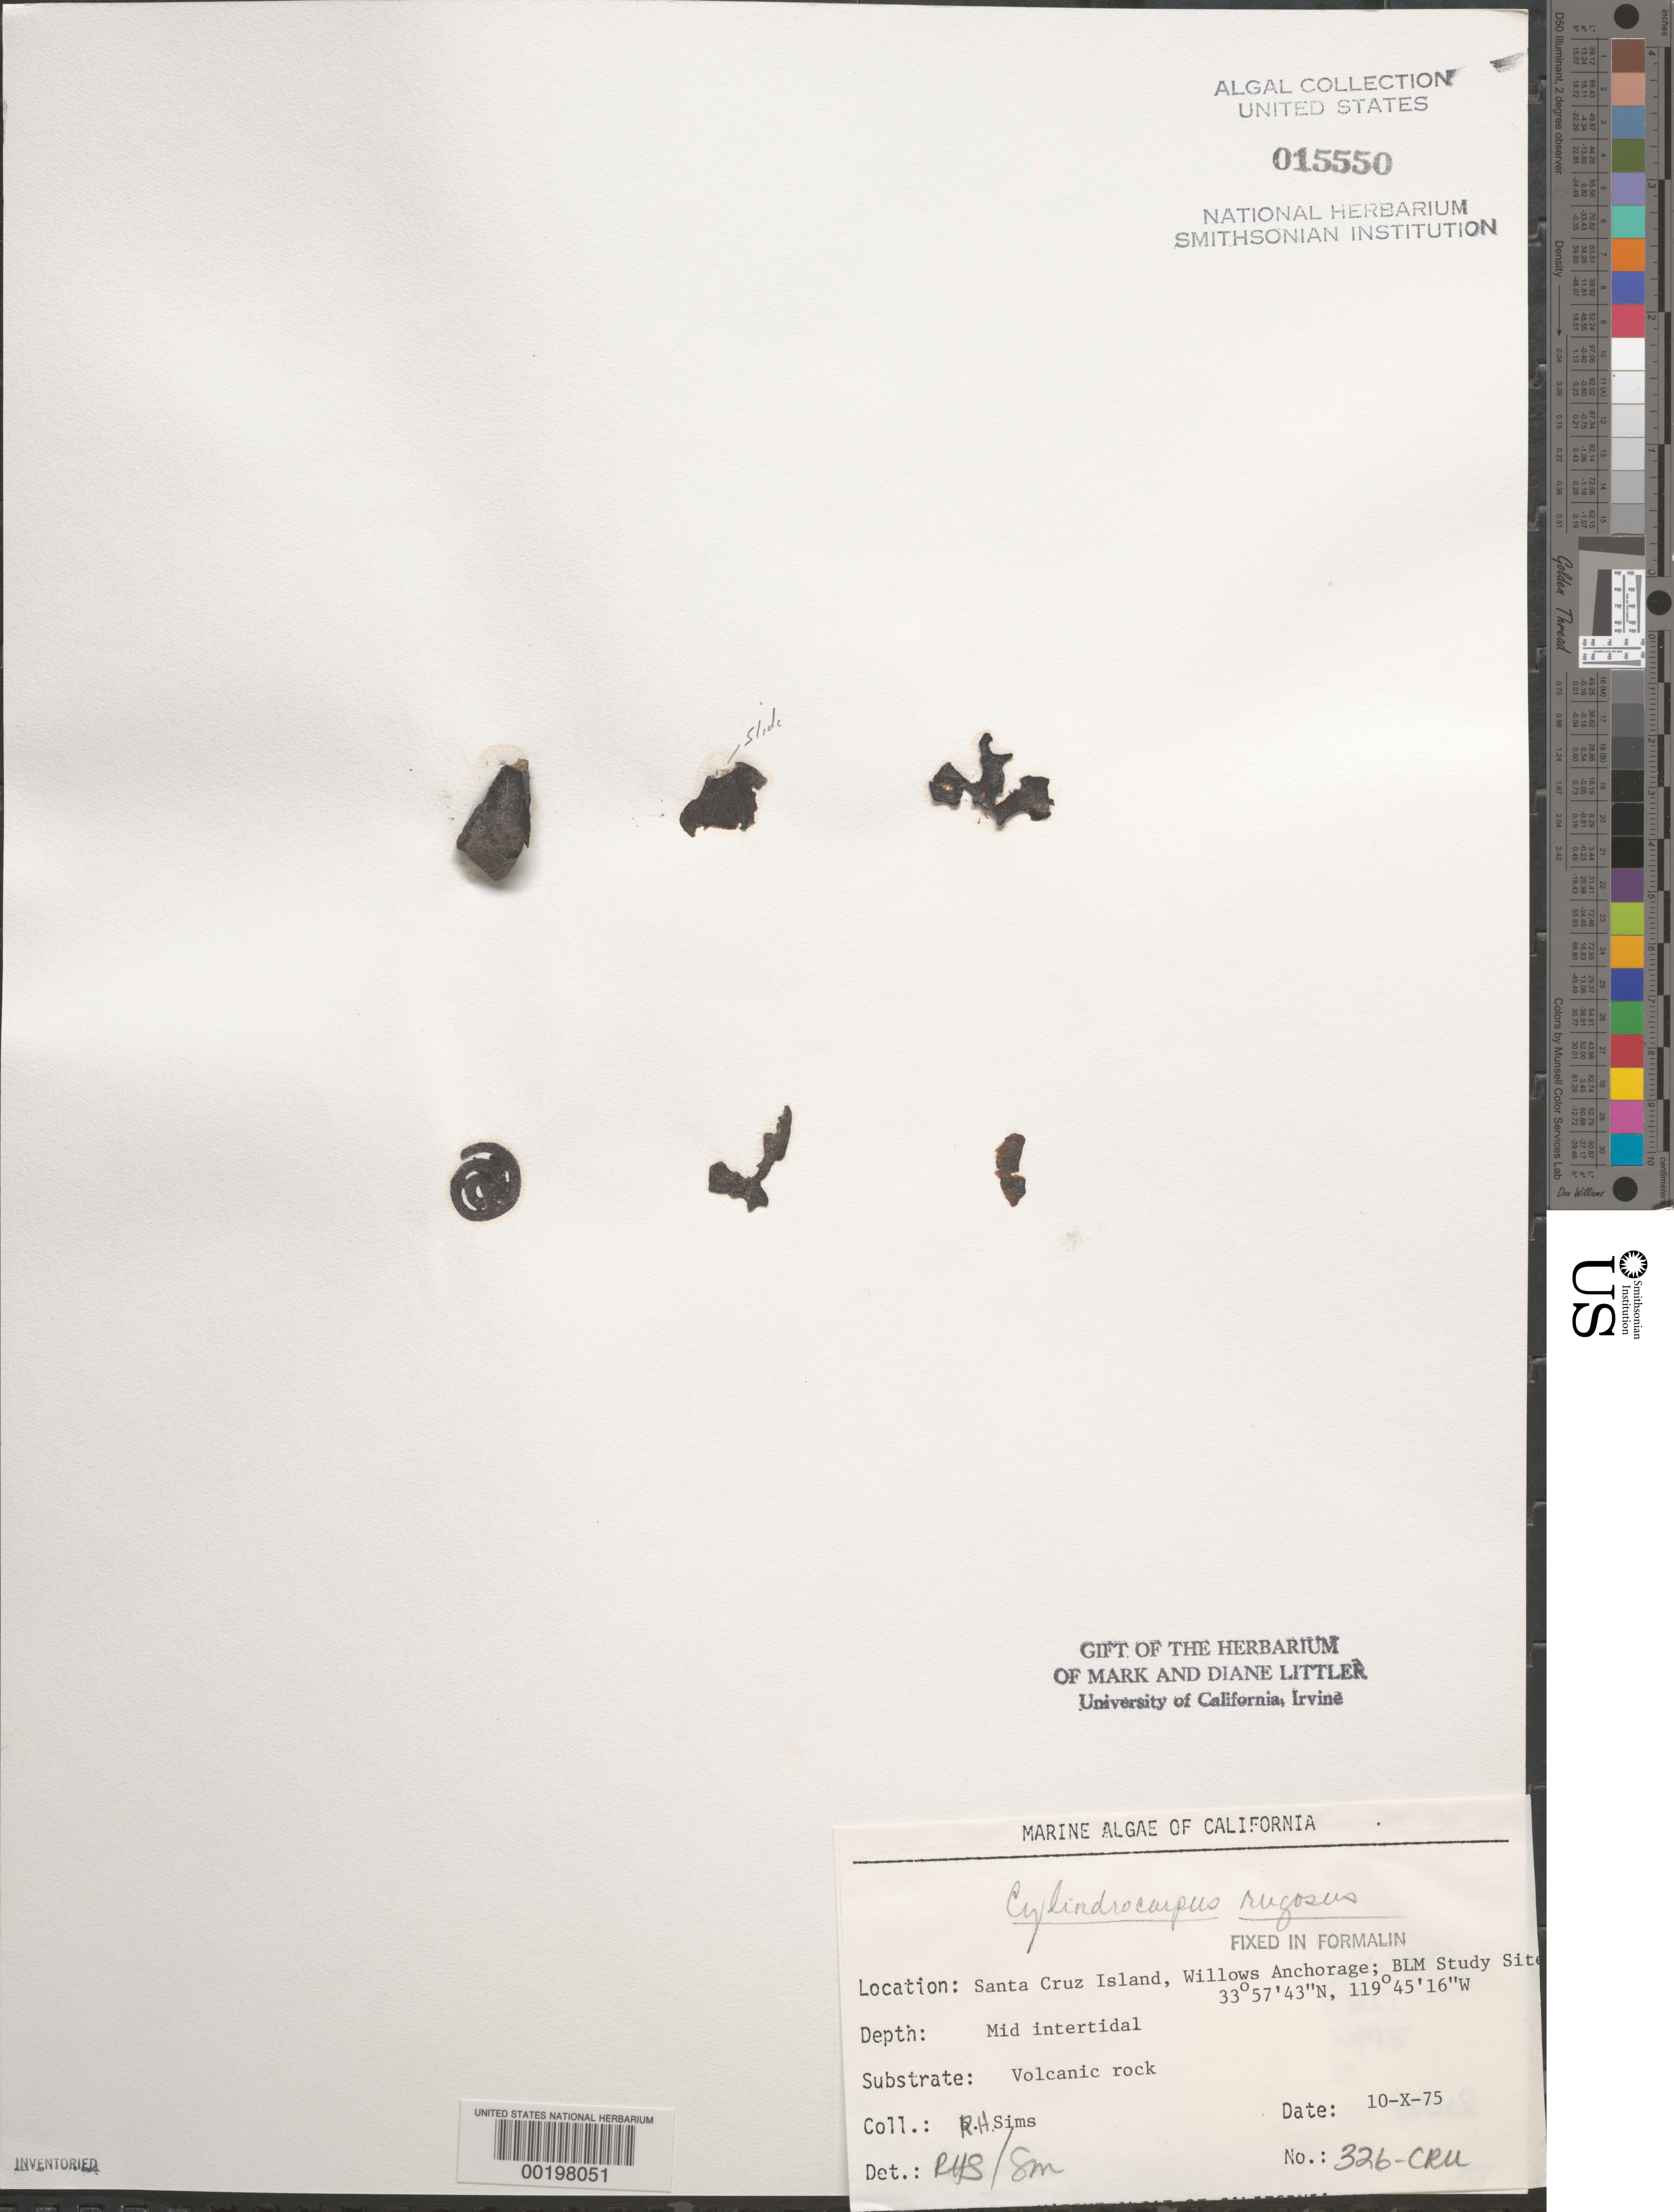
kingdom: Chromista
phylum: Ochrophyta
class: Phaeophyceae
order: Ectocarpales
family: Petrospongiaceae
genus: Petrospongium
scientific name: Petrospongium rugosum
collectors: R. H. Sims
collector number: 326-cru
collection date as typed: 10 Oct 1975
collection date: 1975-10-10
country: United States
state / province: California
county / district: Santa Barbara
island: Santa Cruz Island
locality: Willows Anchorage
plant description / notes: BLM-SOCALBIGHT Rocky Intertidal Survey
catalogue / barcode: US 15550